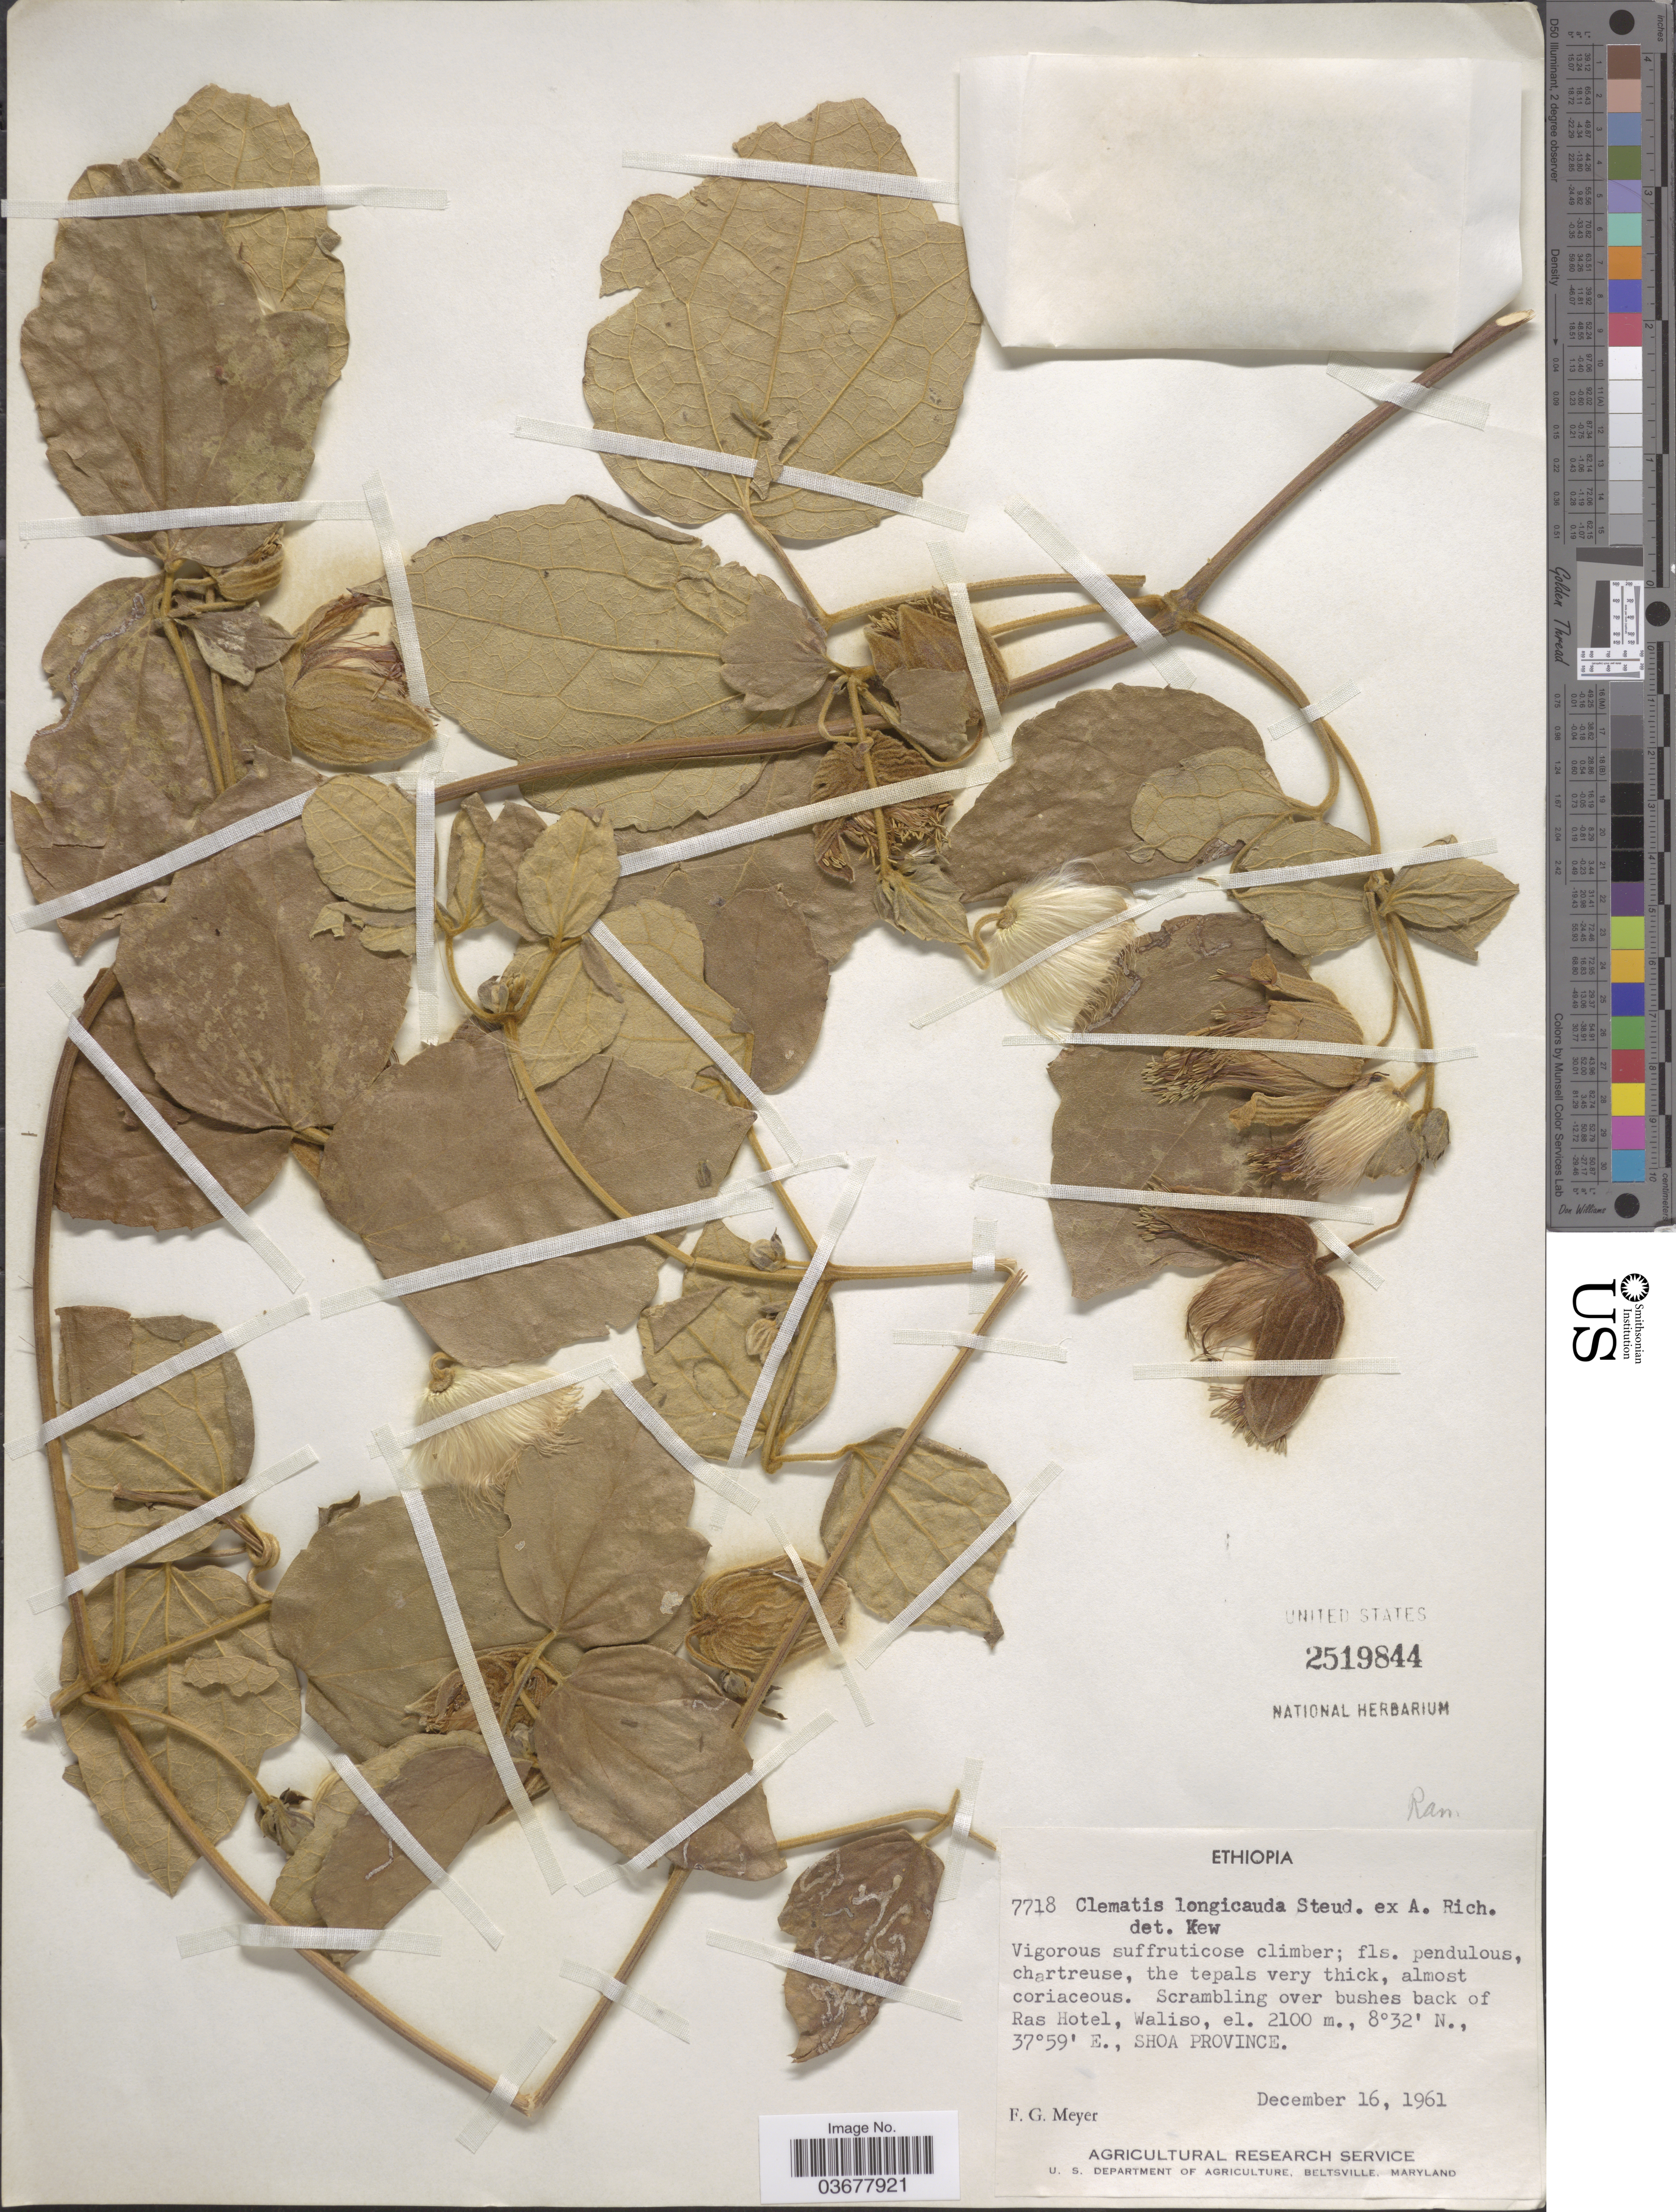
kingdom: Plantae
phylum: Tracheophyta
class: Magnoliopsida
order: Ranunculales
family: Ranunculaceae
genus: Clematis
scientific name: Clematis longicauda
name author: Steud. ex A. Rich.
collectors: F. G. Meyer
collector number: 7718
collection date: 1961-12-16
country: Ethiopia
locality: Scrambling over bushes back of Ras Hotel, Waliso, Shoa Province.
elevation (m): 2100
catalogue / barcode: US 2519844